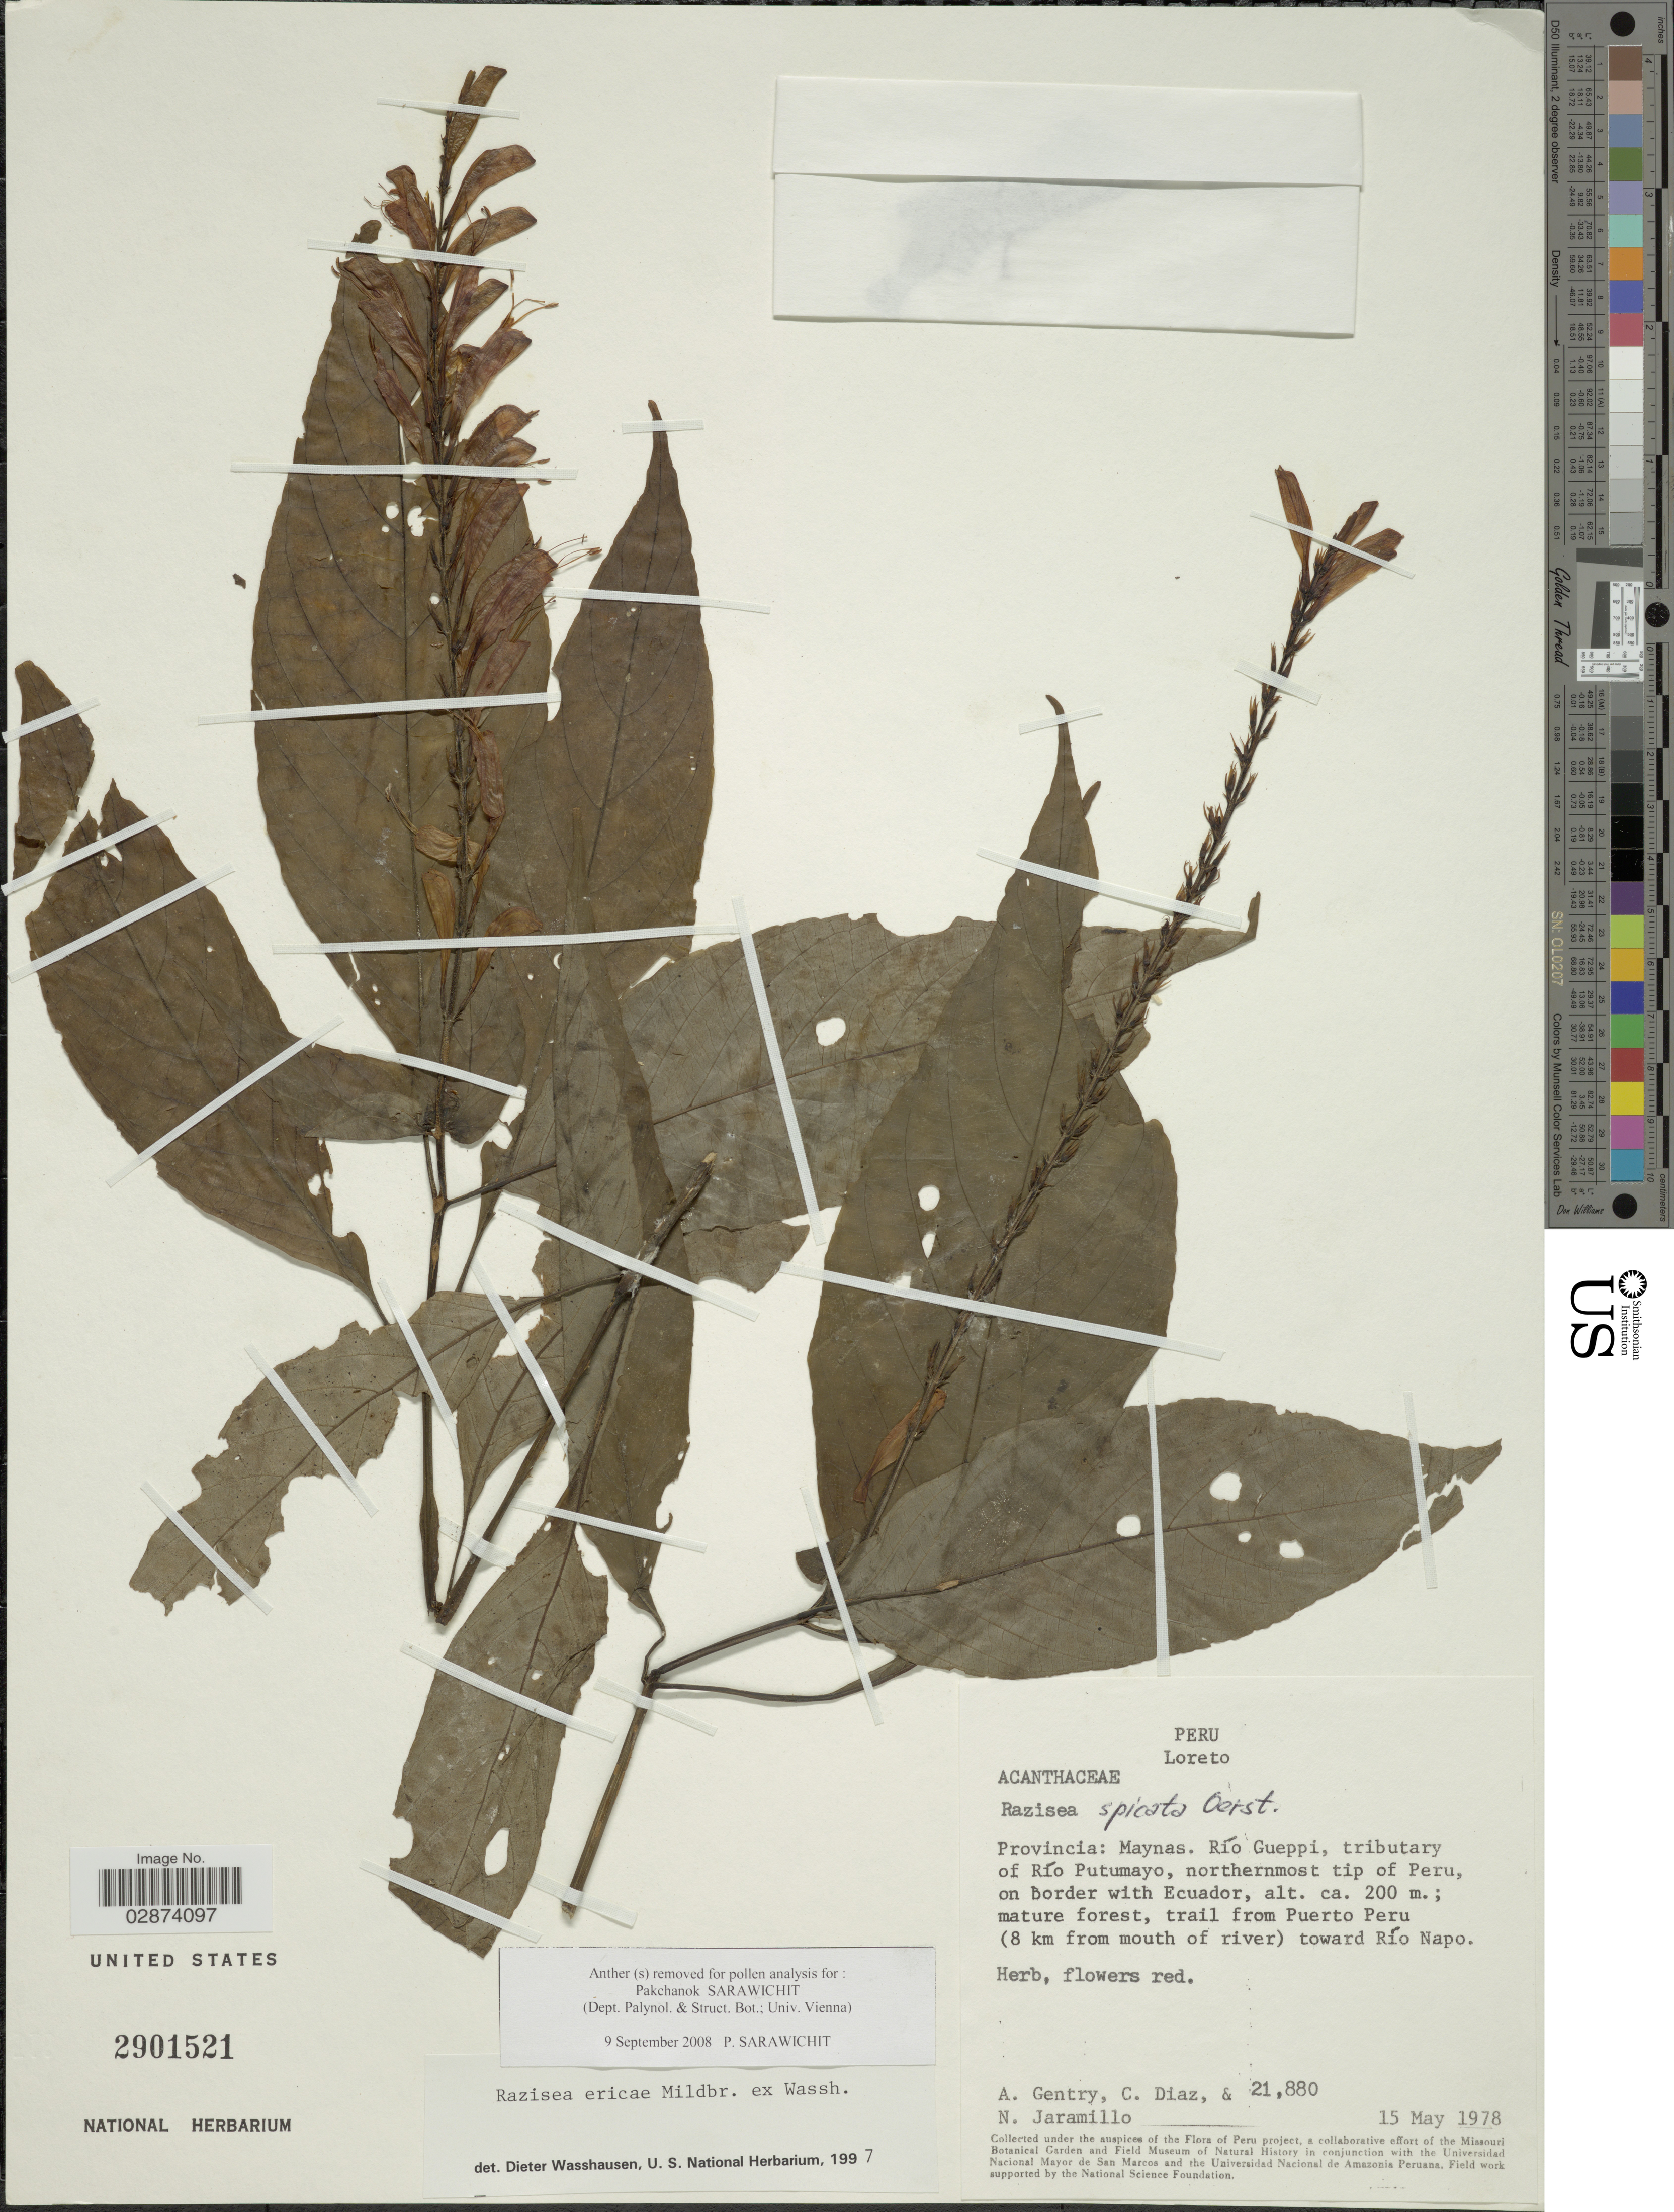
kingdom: Plantae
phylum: Tracheophyta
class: Magnoliopsida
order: Lamiales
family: Acanthaceae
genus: Razisea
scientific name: Razisea ericae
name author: Mildbr. ex Wassh.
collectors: A. H. Gentry, C. Díaz & N. Jaramillo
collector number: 21880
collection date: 1978-05-15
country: Peru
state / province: Loreto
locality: Provincia: Maynas. Río Gueppi, tributary of Río Putumayo, northernmost tip of Peru, on border with Ecuador, mature forest, trail from Puerto Peru ( 8 km from mouth of river) toward Río Napo.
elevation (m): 200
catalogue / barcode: US 2901521